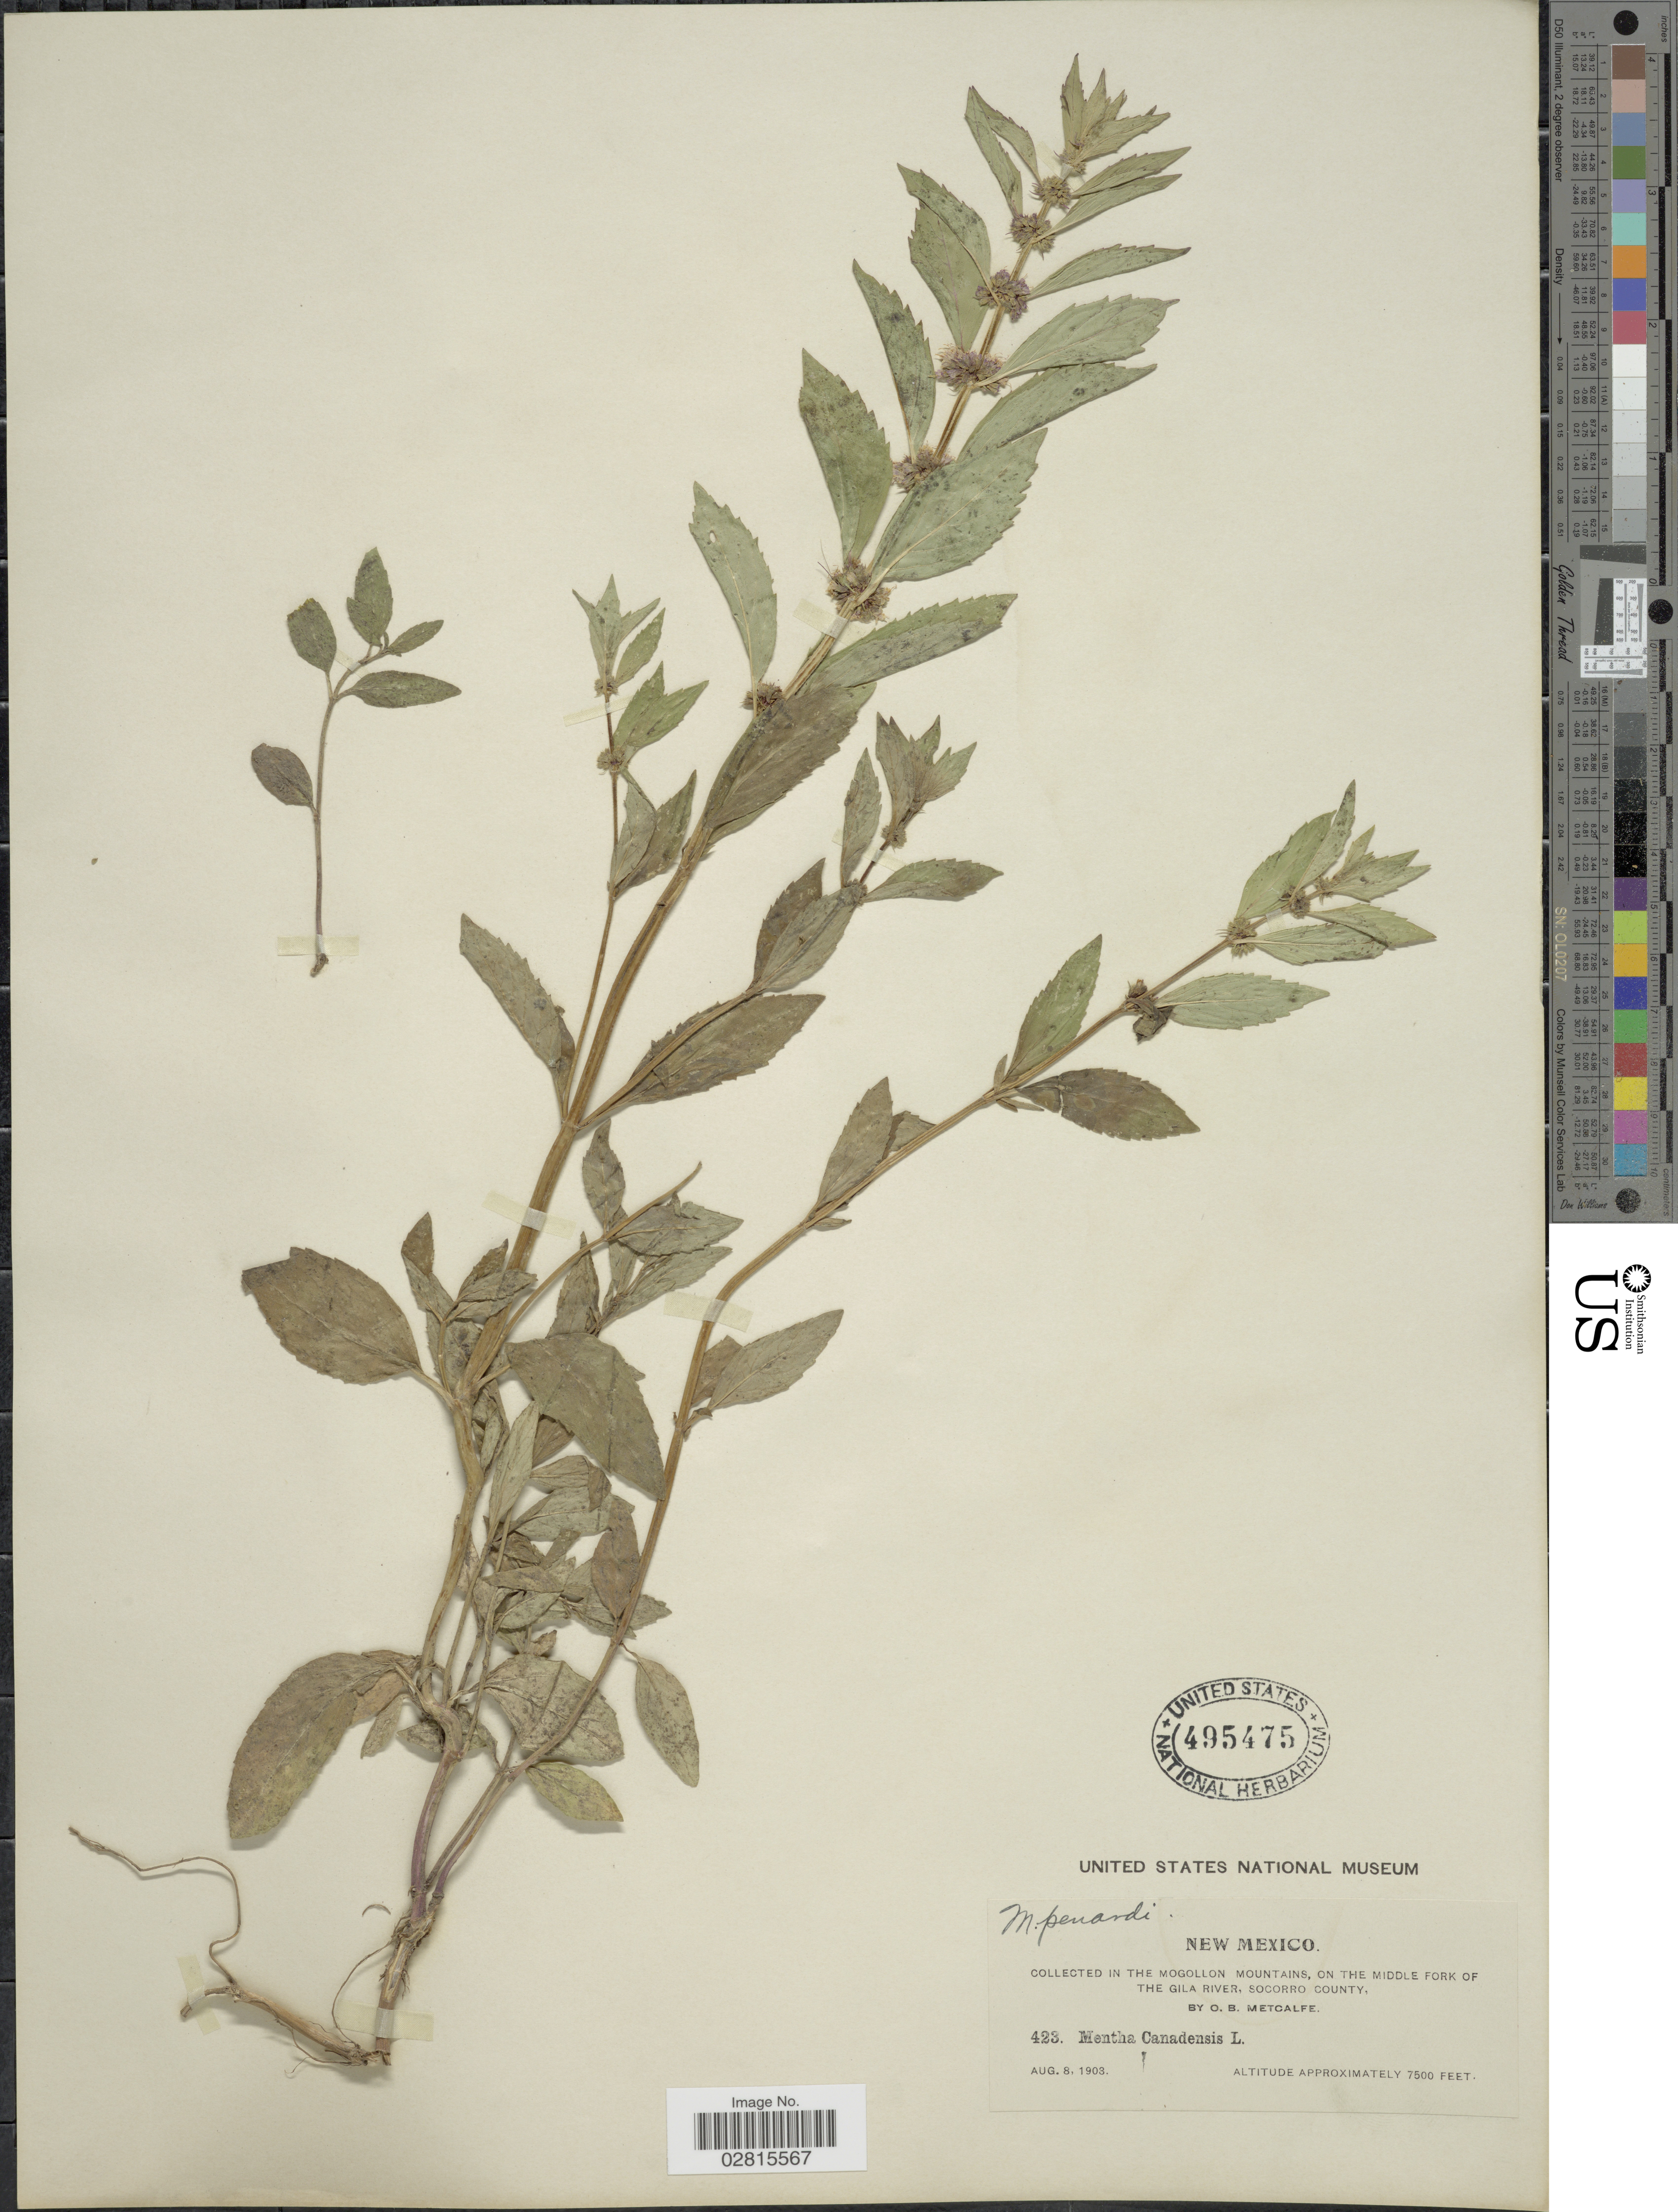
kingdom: Plantae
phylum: Tracheophyta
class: Magnoliopsida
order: Lamiales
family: Lamiaceae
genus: Mentha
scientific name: Mentha penardii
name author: (Briq.) Rydb.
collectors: O. B. Metcalfe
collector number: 423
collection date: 1903-08-08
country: United States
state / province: New Mexico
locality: Mogollon Mountains, on the Middle Fork of The Gila River, Socorro County.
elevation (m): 2286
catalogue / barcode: US 495475